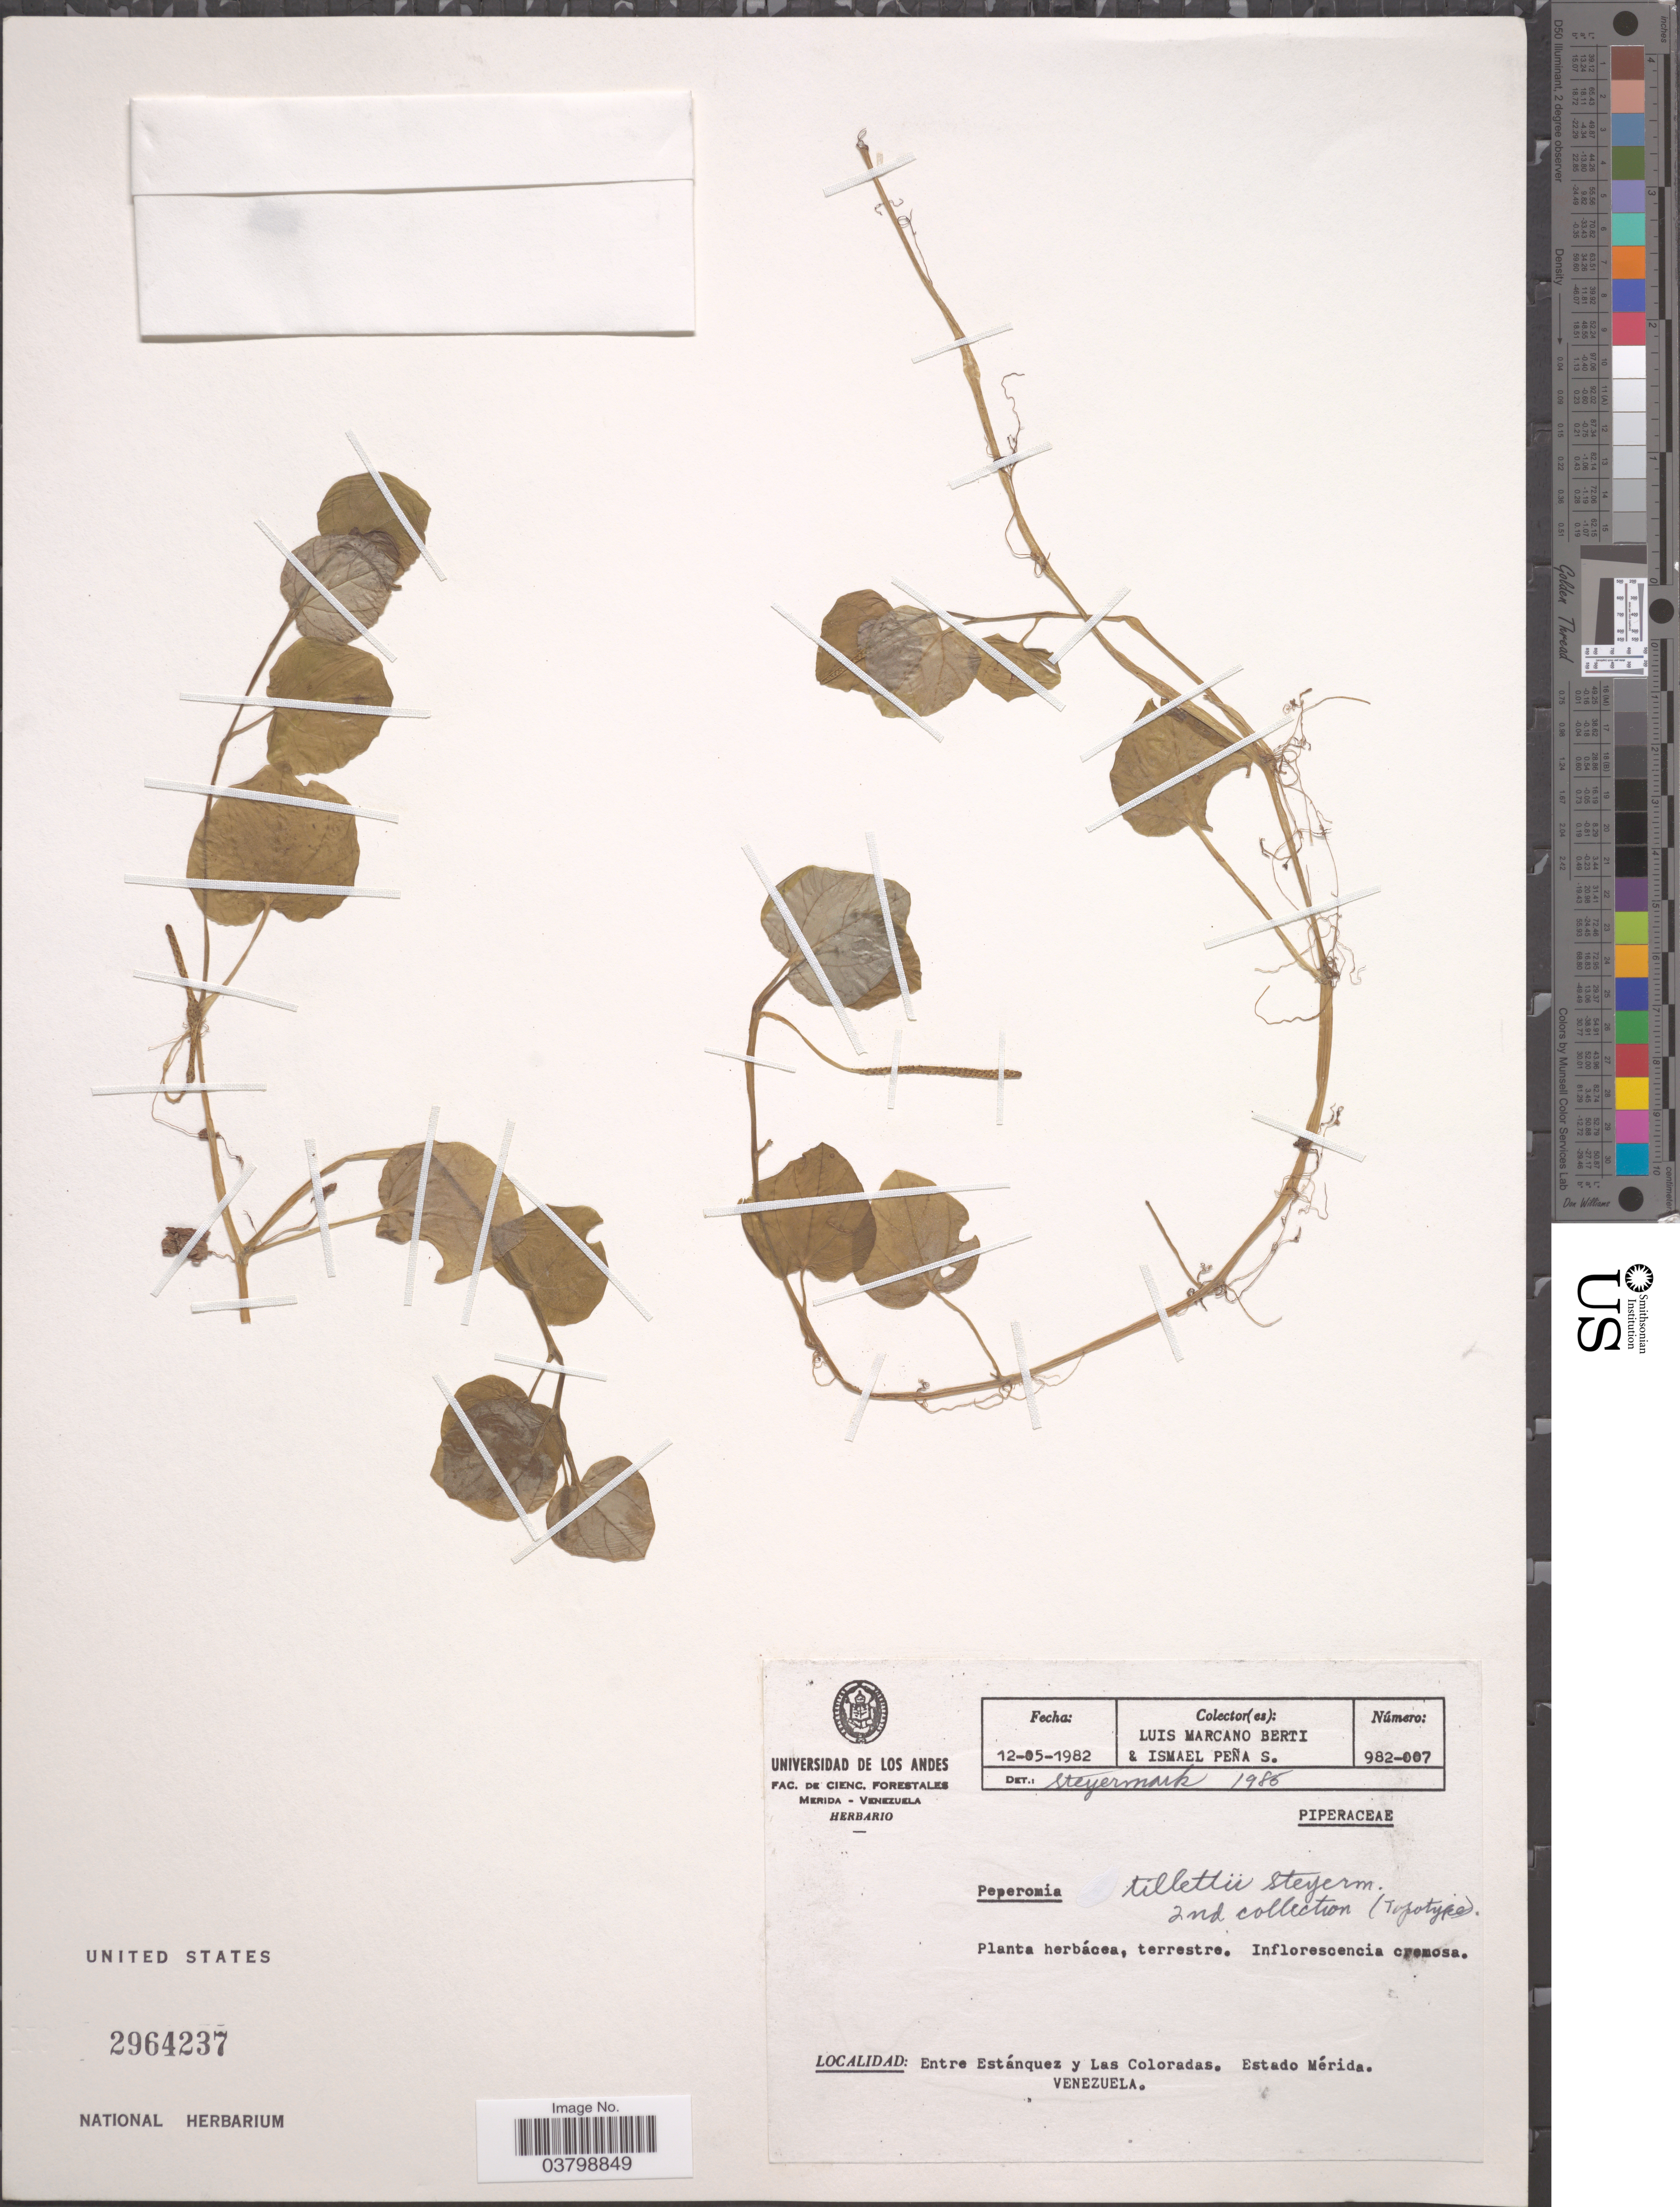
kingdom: Plantae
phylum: Tracheophyta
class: Magnoliopsida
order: Piperales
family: Piperaceae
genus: Peperomia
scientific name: Peperomia tillettii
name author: Steyerm.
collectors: L. Marcano-Berti & I. Peña S.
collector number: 982-007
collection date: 1982-05-12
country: Venezuela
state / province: Merida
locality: Entre Estánquez y Las Coloradas.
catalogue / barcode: US 2964237